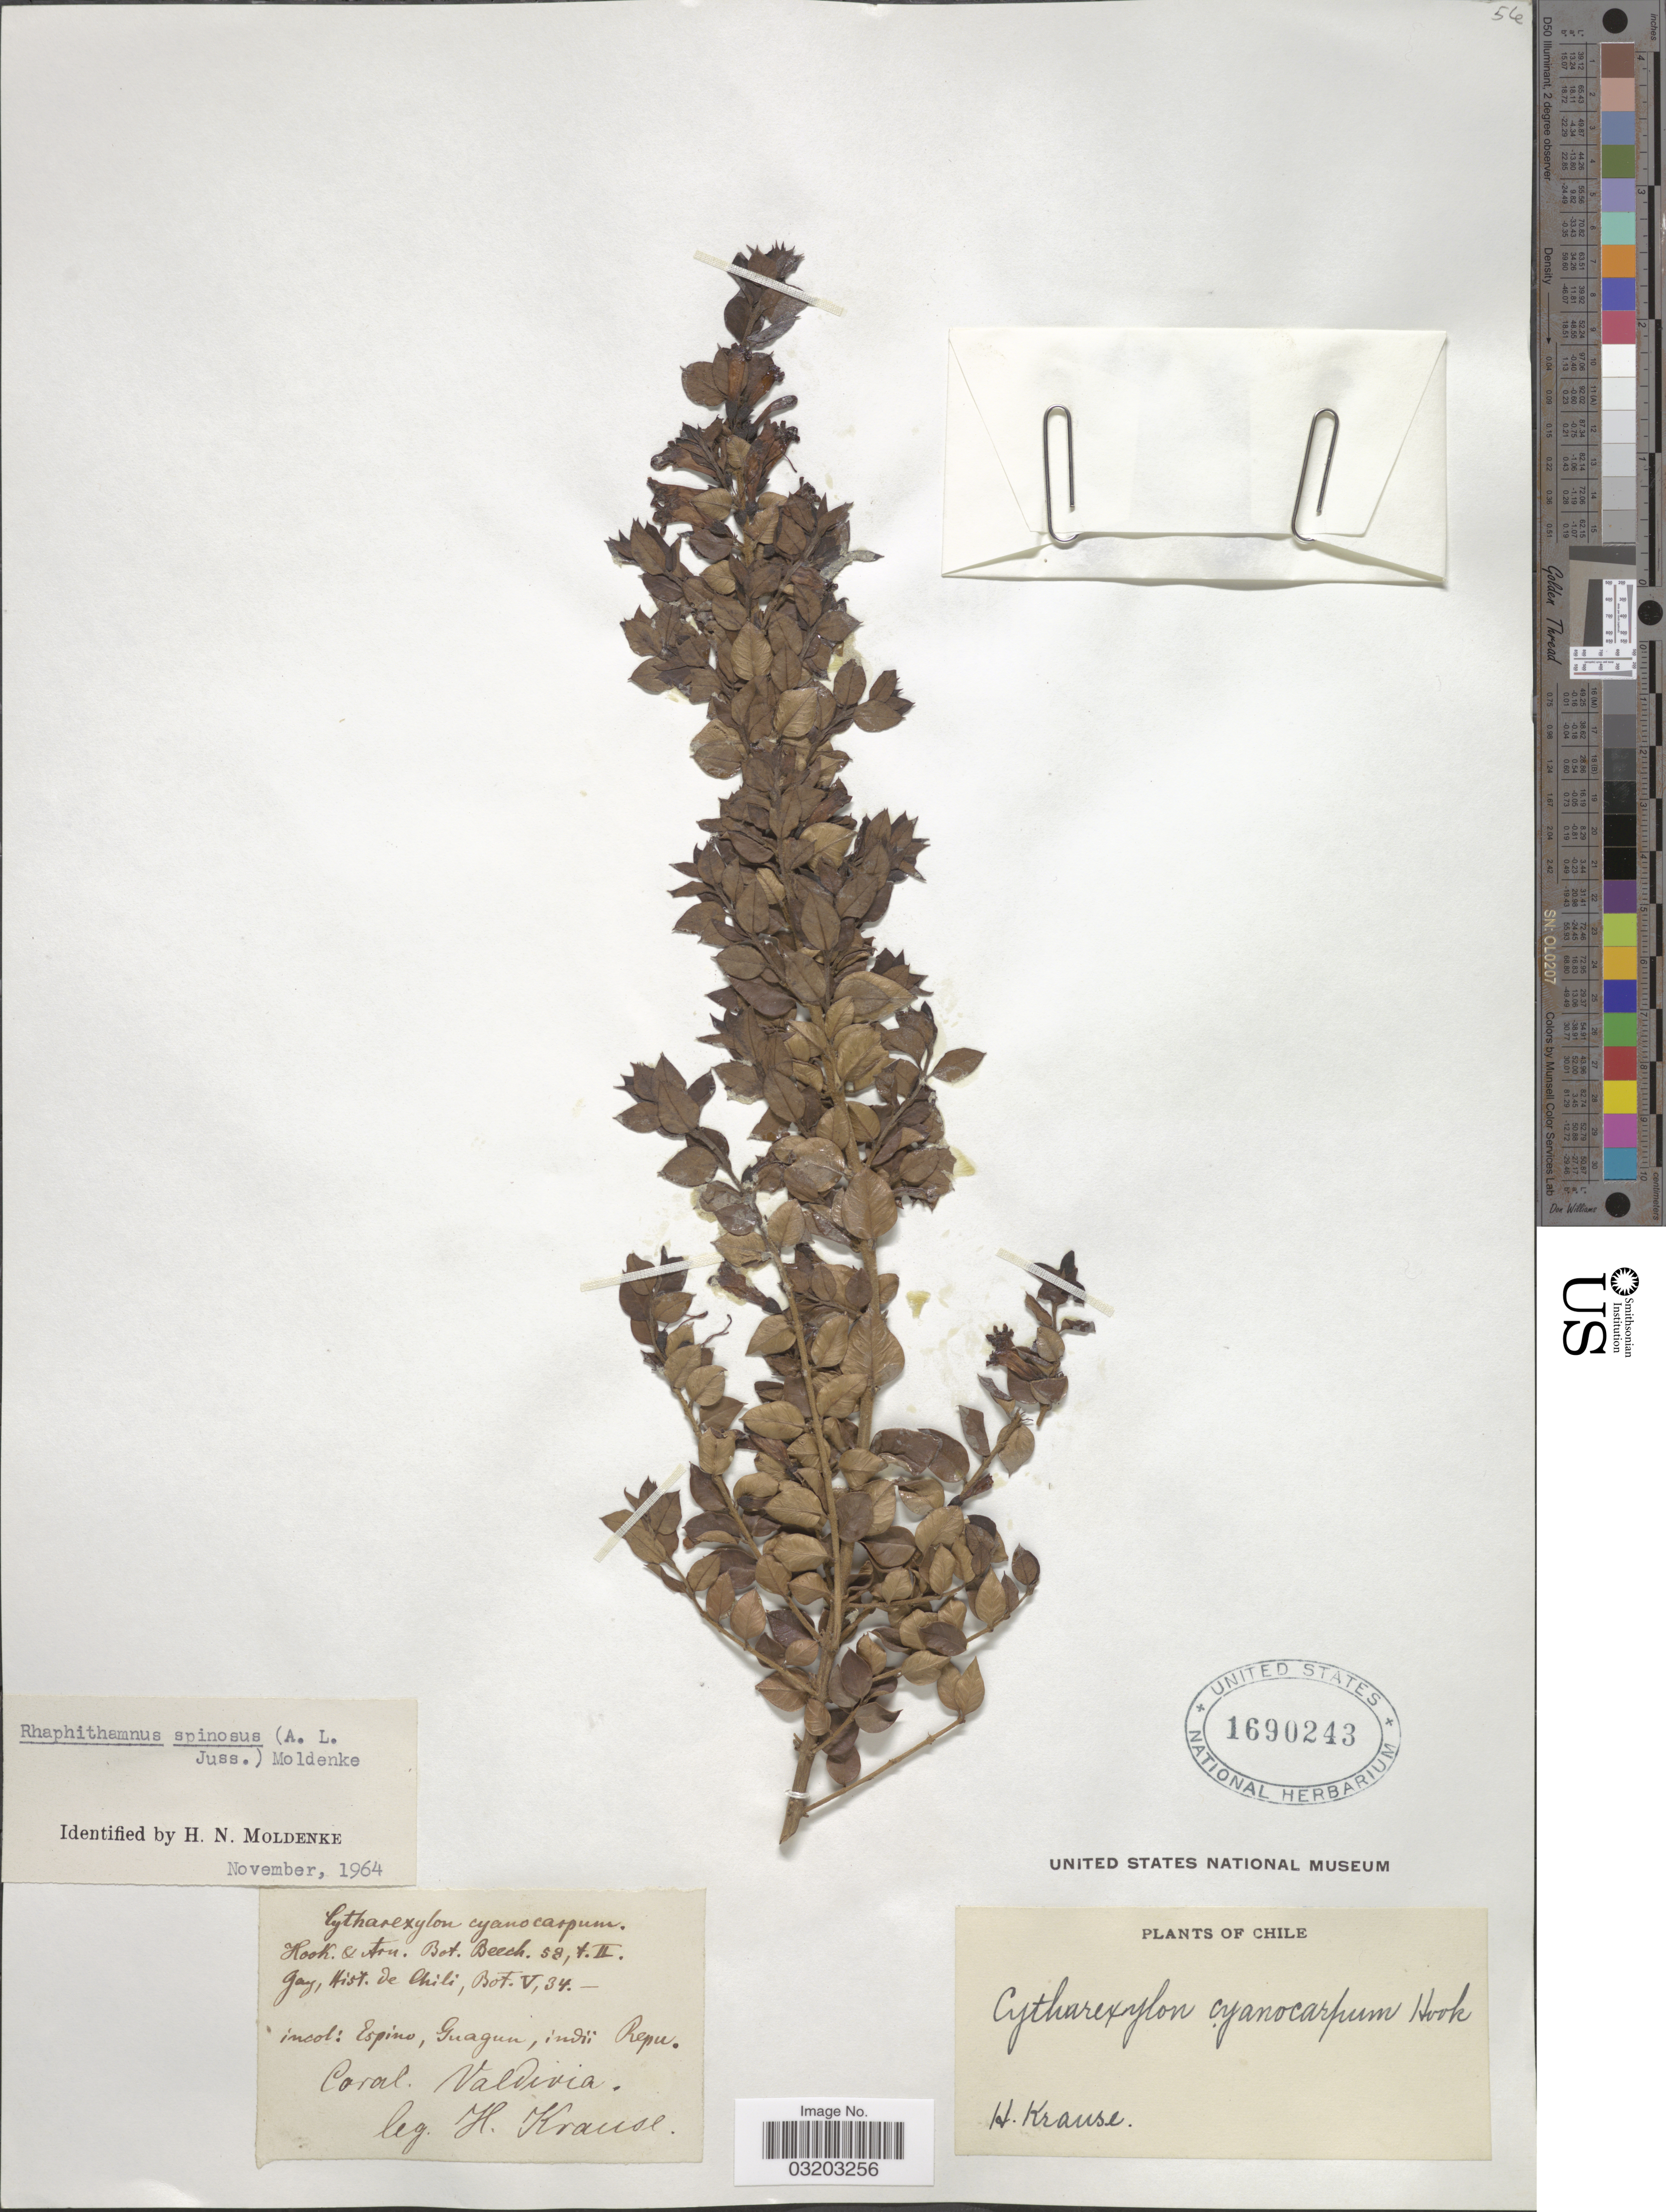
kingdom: Plantae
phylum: Tracheophyta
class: Magnoliopsida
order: Lamiales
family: Verbenaceae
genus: Rhaphithamnus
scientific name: Rhaphithamnus spinosus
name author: (Juss.) Moldenke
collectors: H. Krause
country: Chile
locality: Coral. Valdivia.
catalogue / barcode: US 1690243